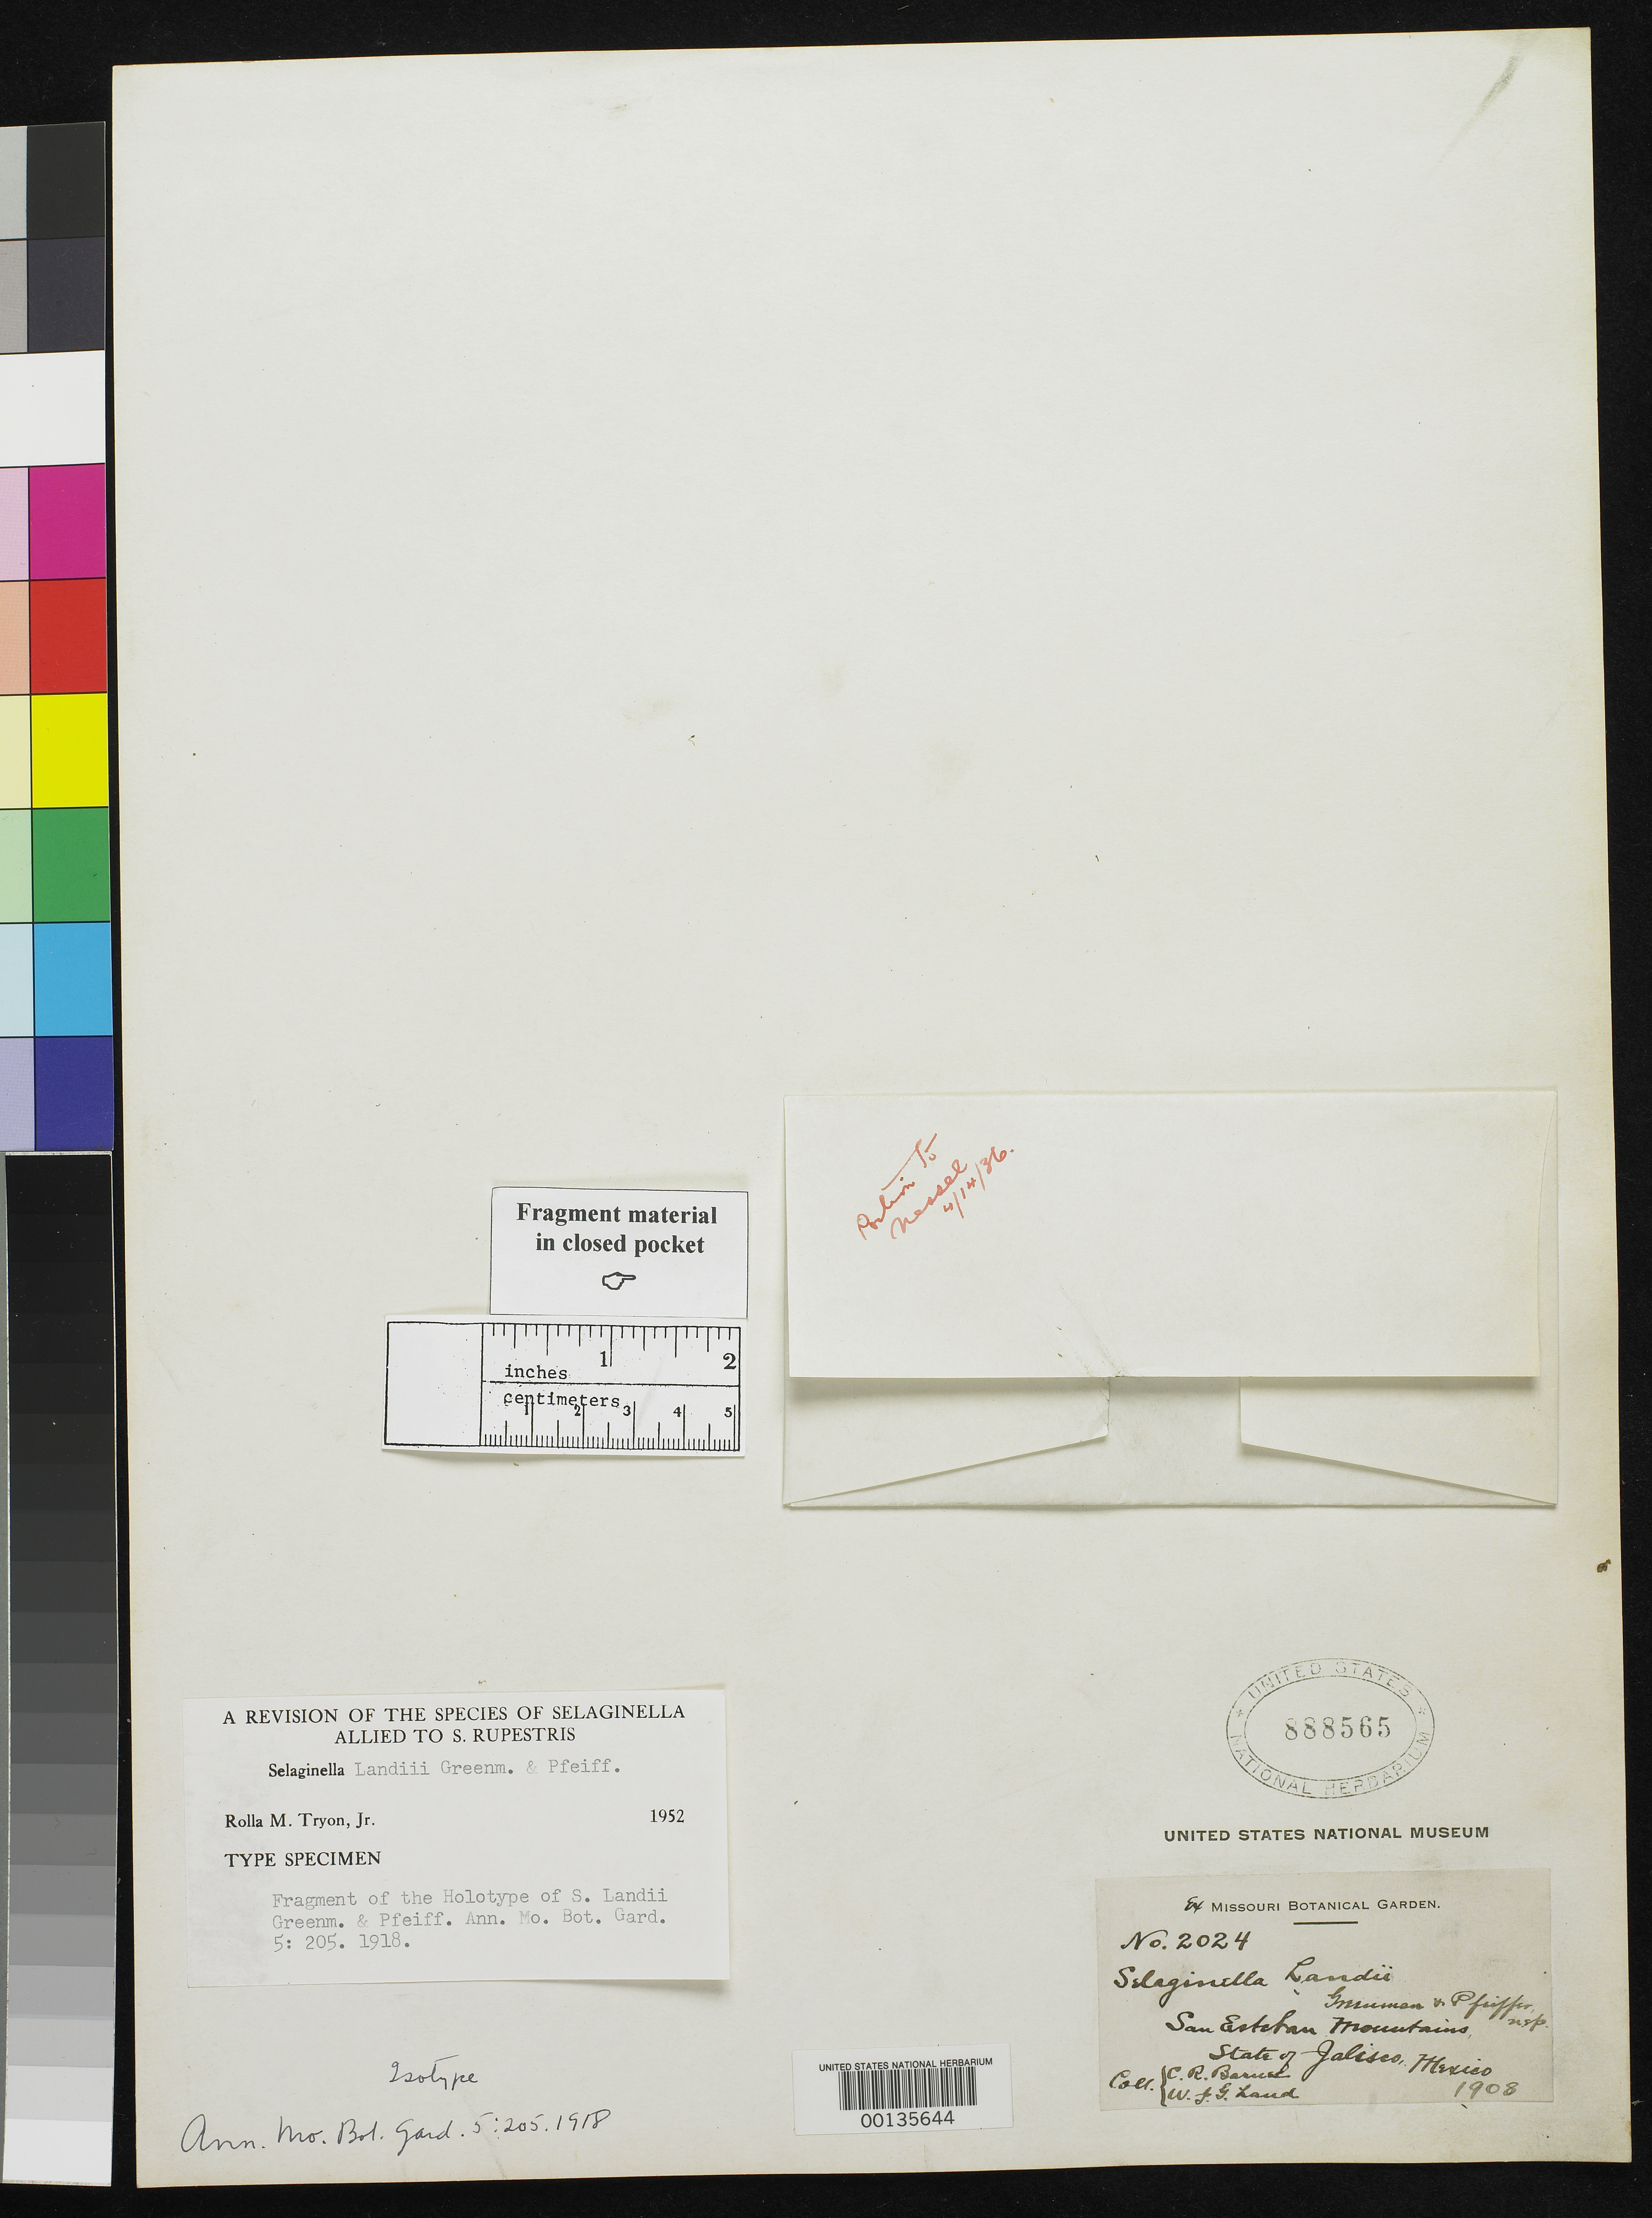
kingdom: Plantae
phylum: Tracheophyta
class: Lycopodiopsida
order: Selaginellales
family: Selaginellaceae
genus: Selaginella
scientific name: Selaginella landii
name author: Greenm. & N. Pfeiff.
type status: Isotype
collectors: C. R. Barnes & W. J. G. Land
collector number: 2024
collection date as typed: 1908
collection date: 1908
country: Mexico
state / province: Jalisco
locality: San Esteban Mountains, State of Jalisco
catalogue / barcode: US 888565